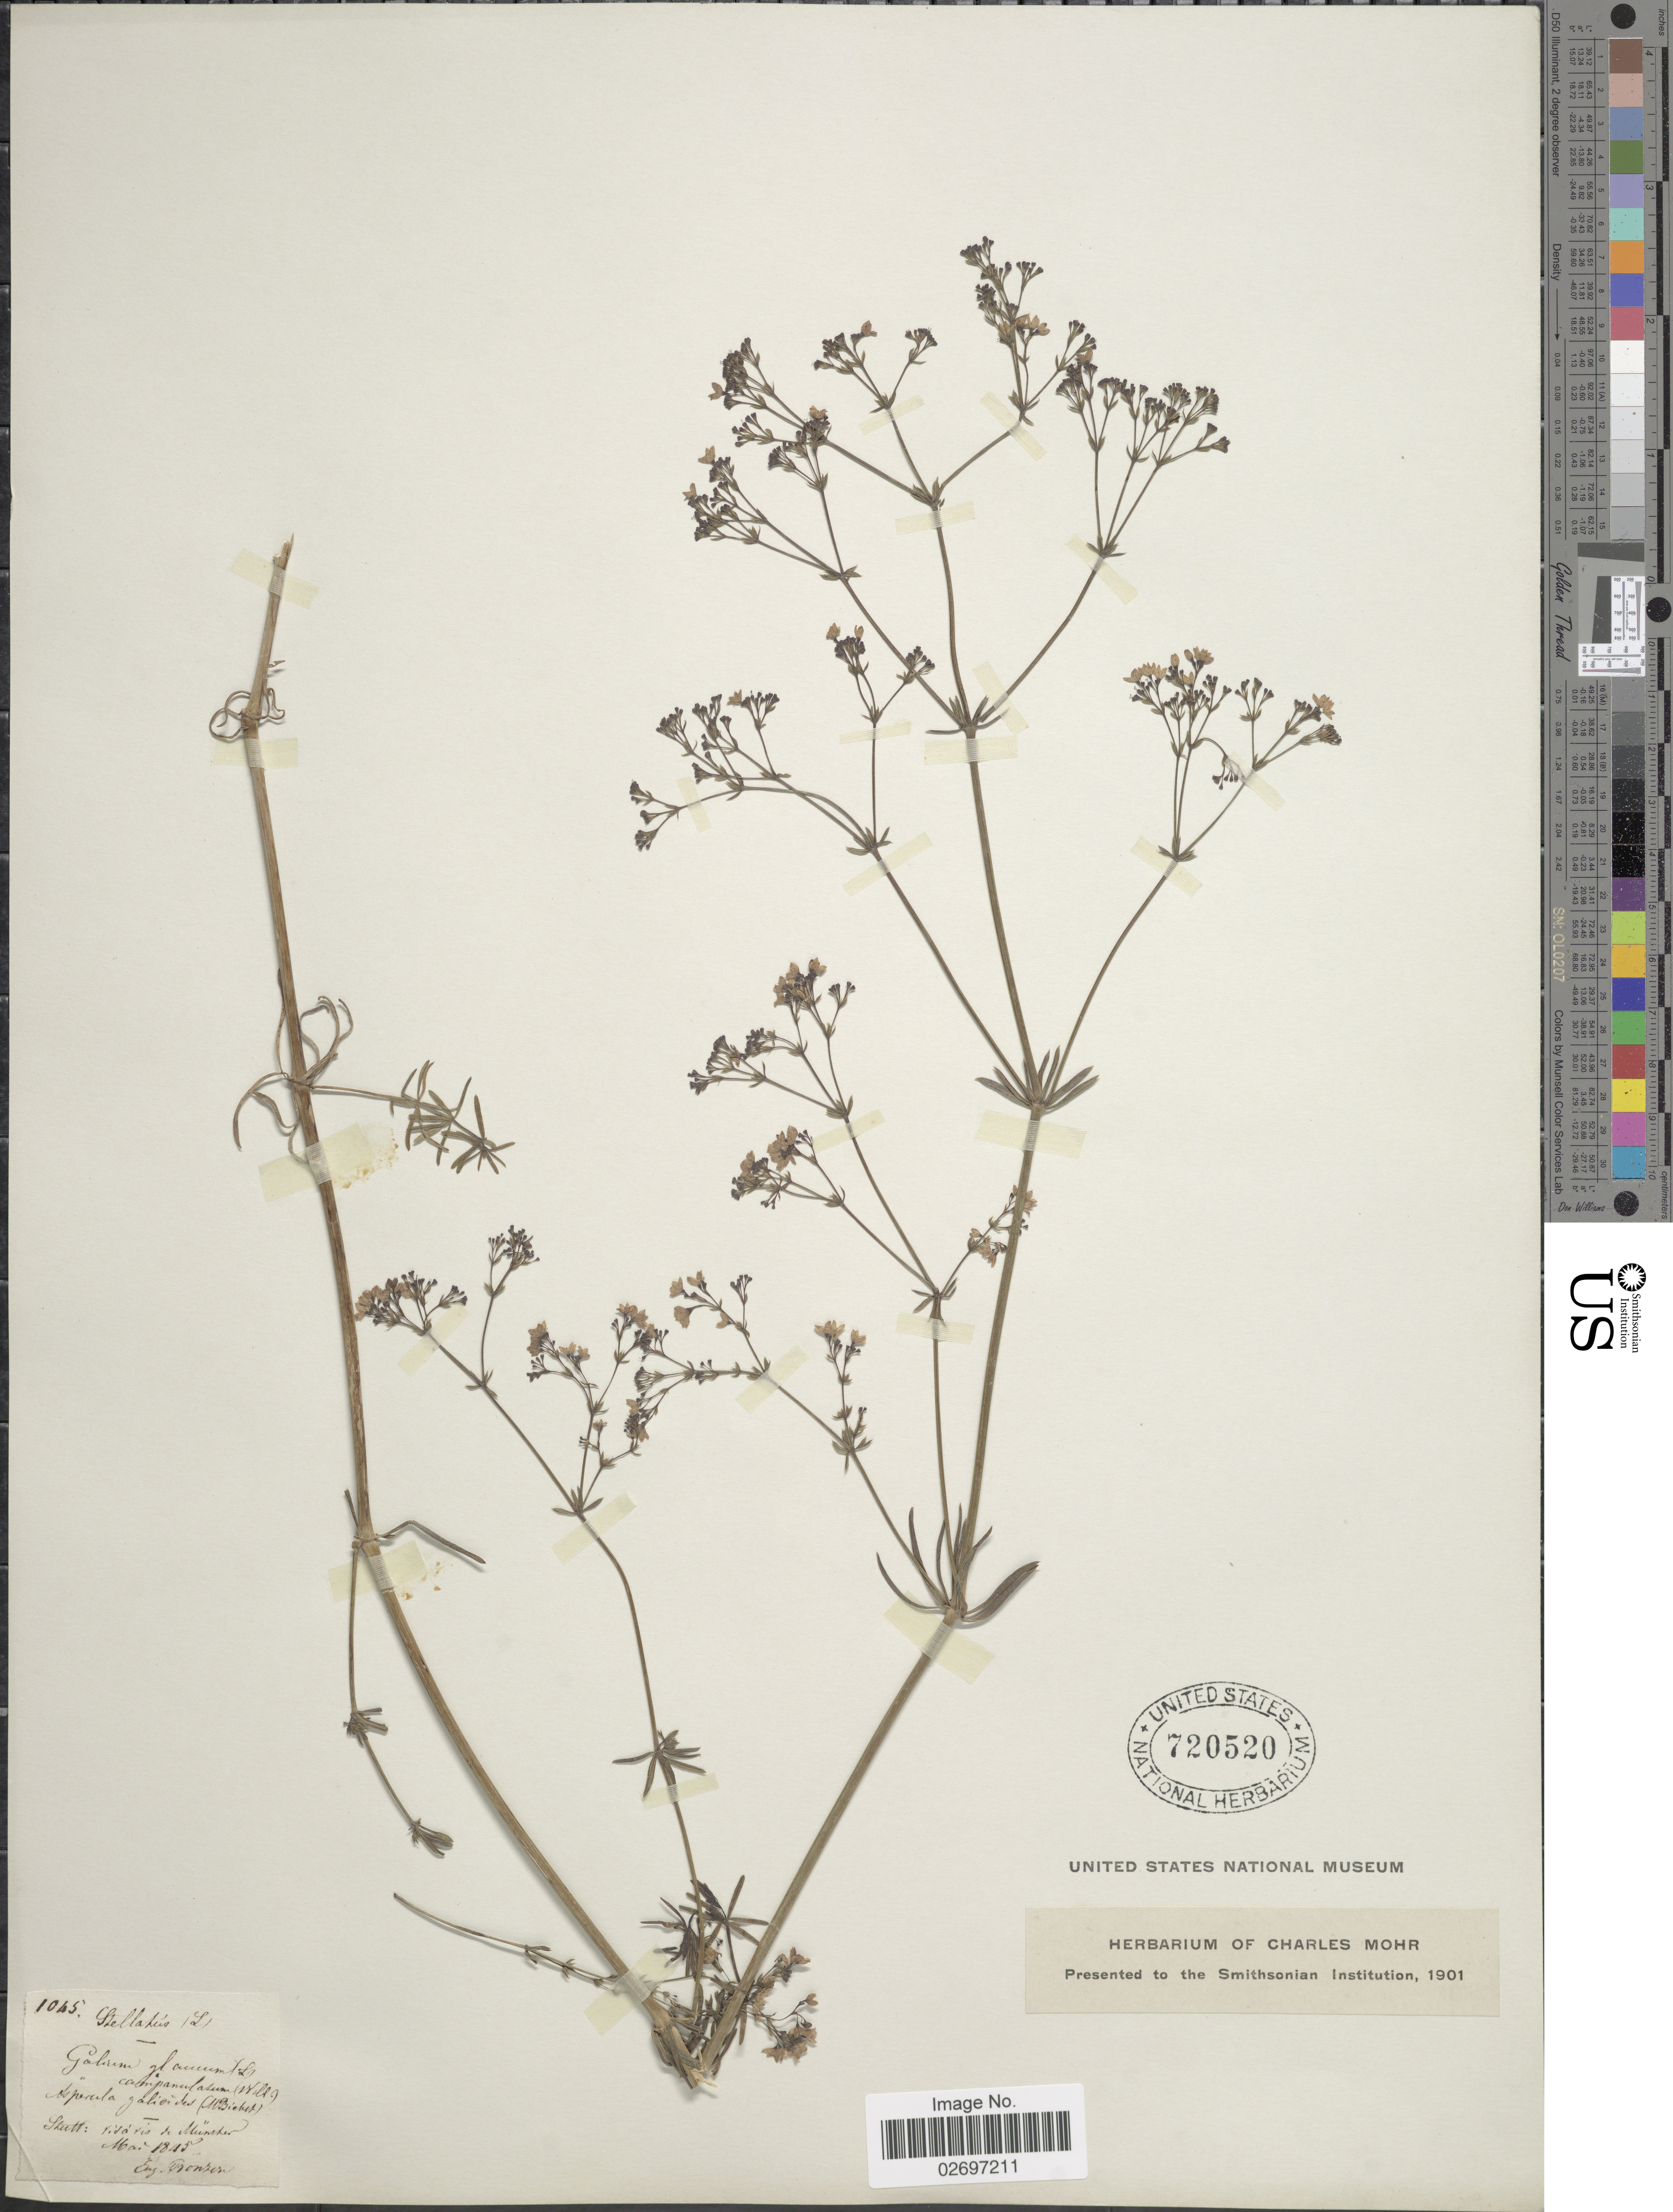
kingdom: Plantae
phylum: Tracheophyta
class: Magnoliopsida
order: Gentianales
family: Rubiaceae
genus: Galium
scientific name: Galium glaucum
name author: L.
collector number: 1045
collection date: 1845-05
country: Germany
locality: Stutt: visa vis d. [interpreted] Munster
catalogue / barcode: US 720520